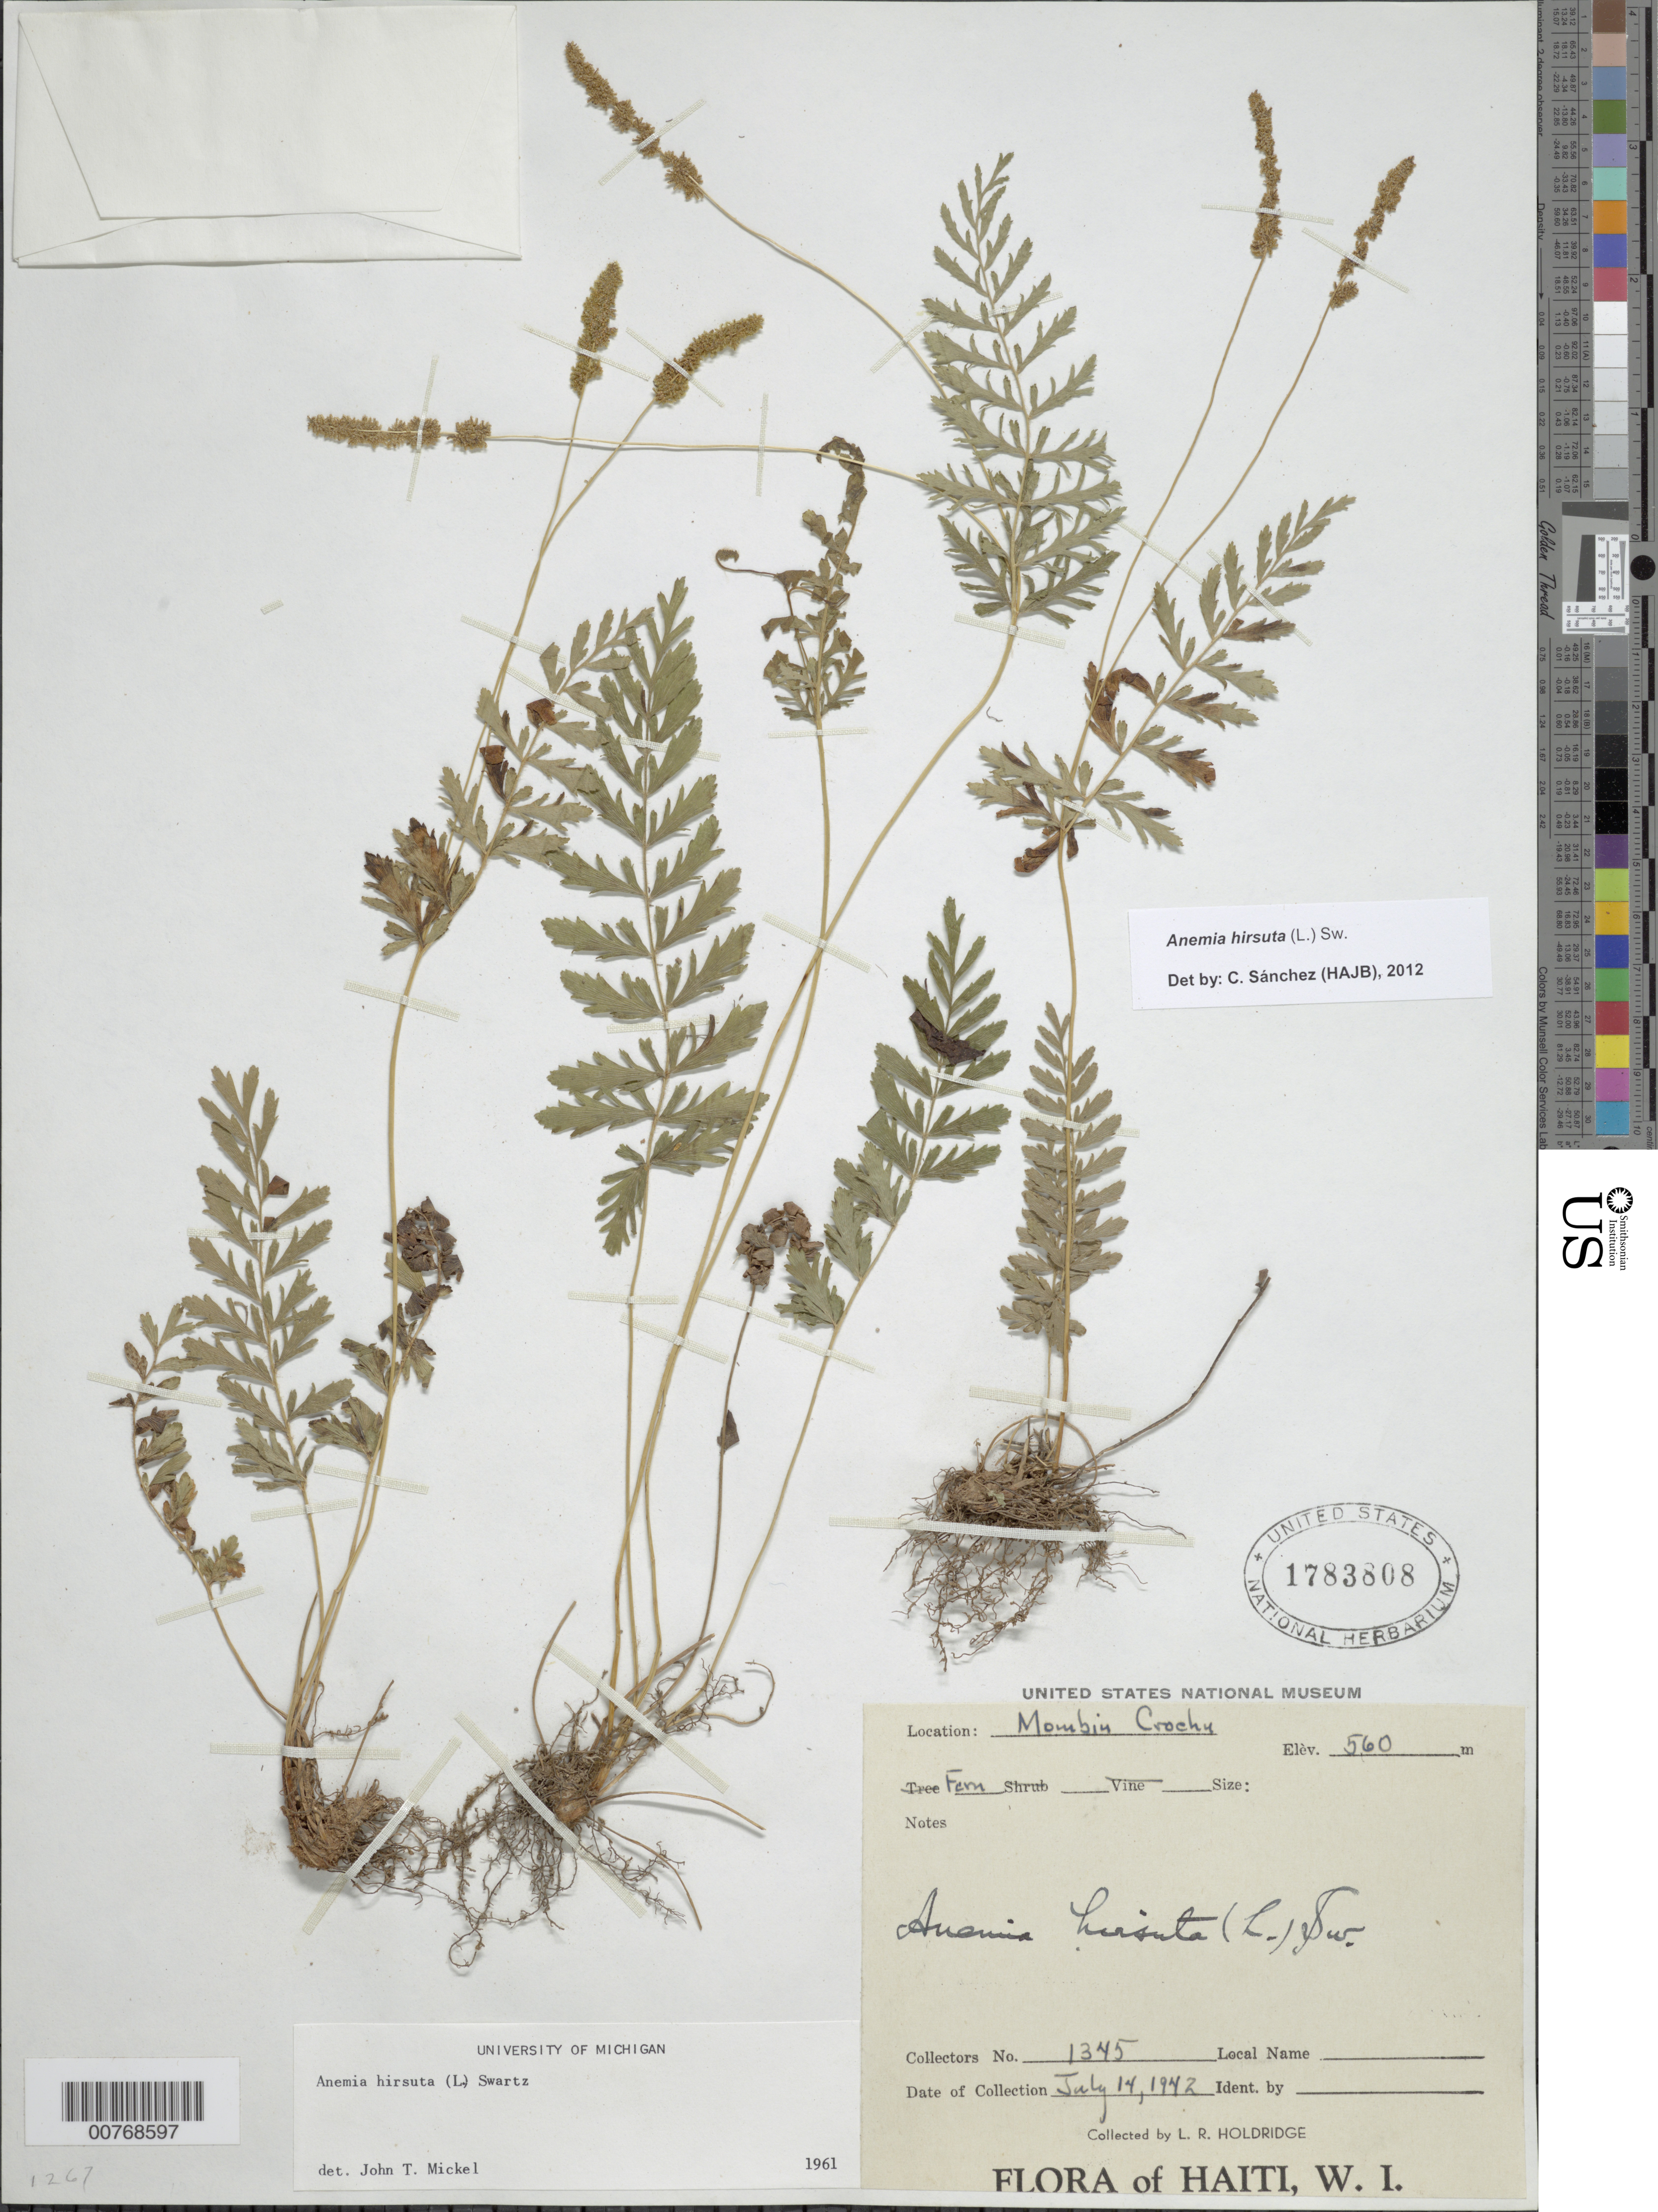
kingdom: Plantae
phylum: Tracheophyta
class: Polypodiopsida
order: Schizaeales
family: Anemiaceae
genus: Anemia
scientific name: Anemia hirsuta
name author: (L.) Sw.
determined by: Mickel, J. T., (NY), New York Botanical Garden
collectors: L. Holdridge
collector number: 1345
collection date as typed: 14 Jul 1942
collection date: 1942-07-14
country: Haiti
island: Hispaniola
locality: Mombin Crochy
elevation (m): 560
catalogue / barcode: US 1783808